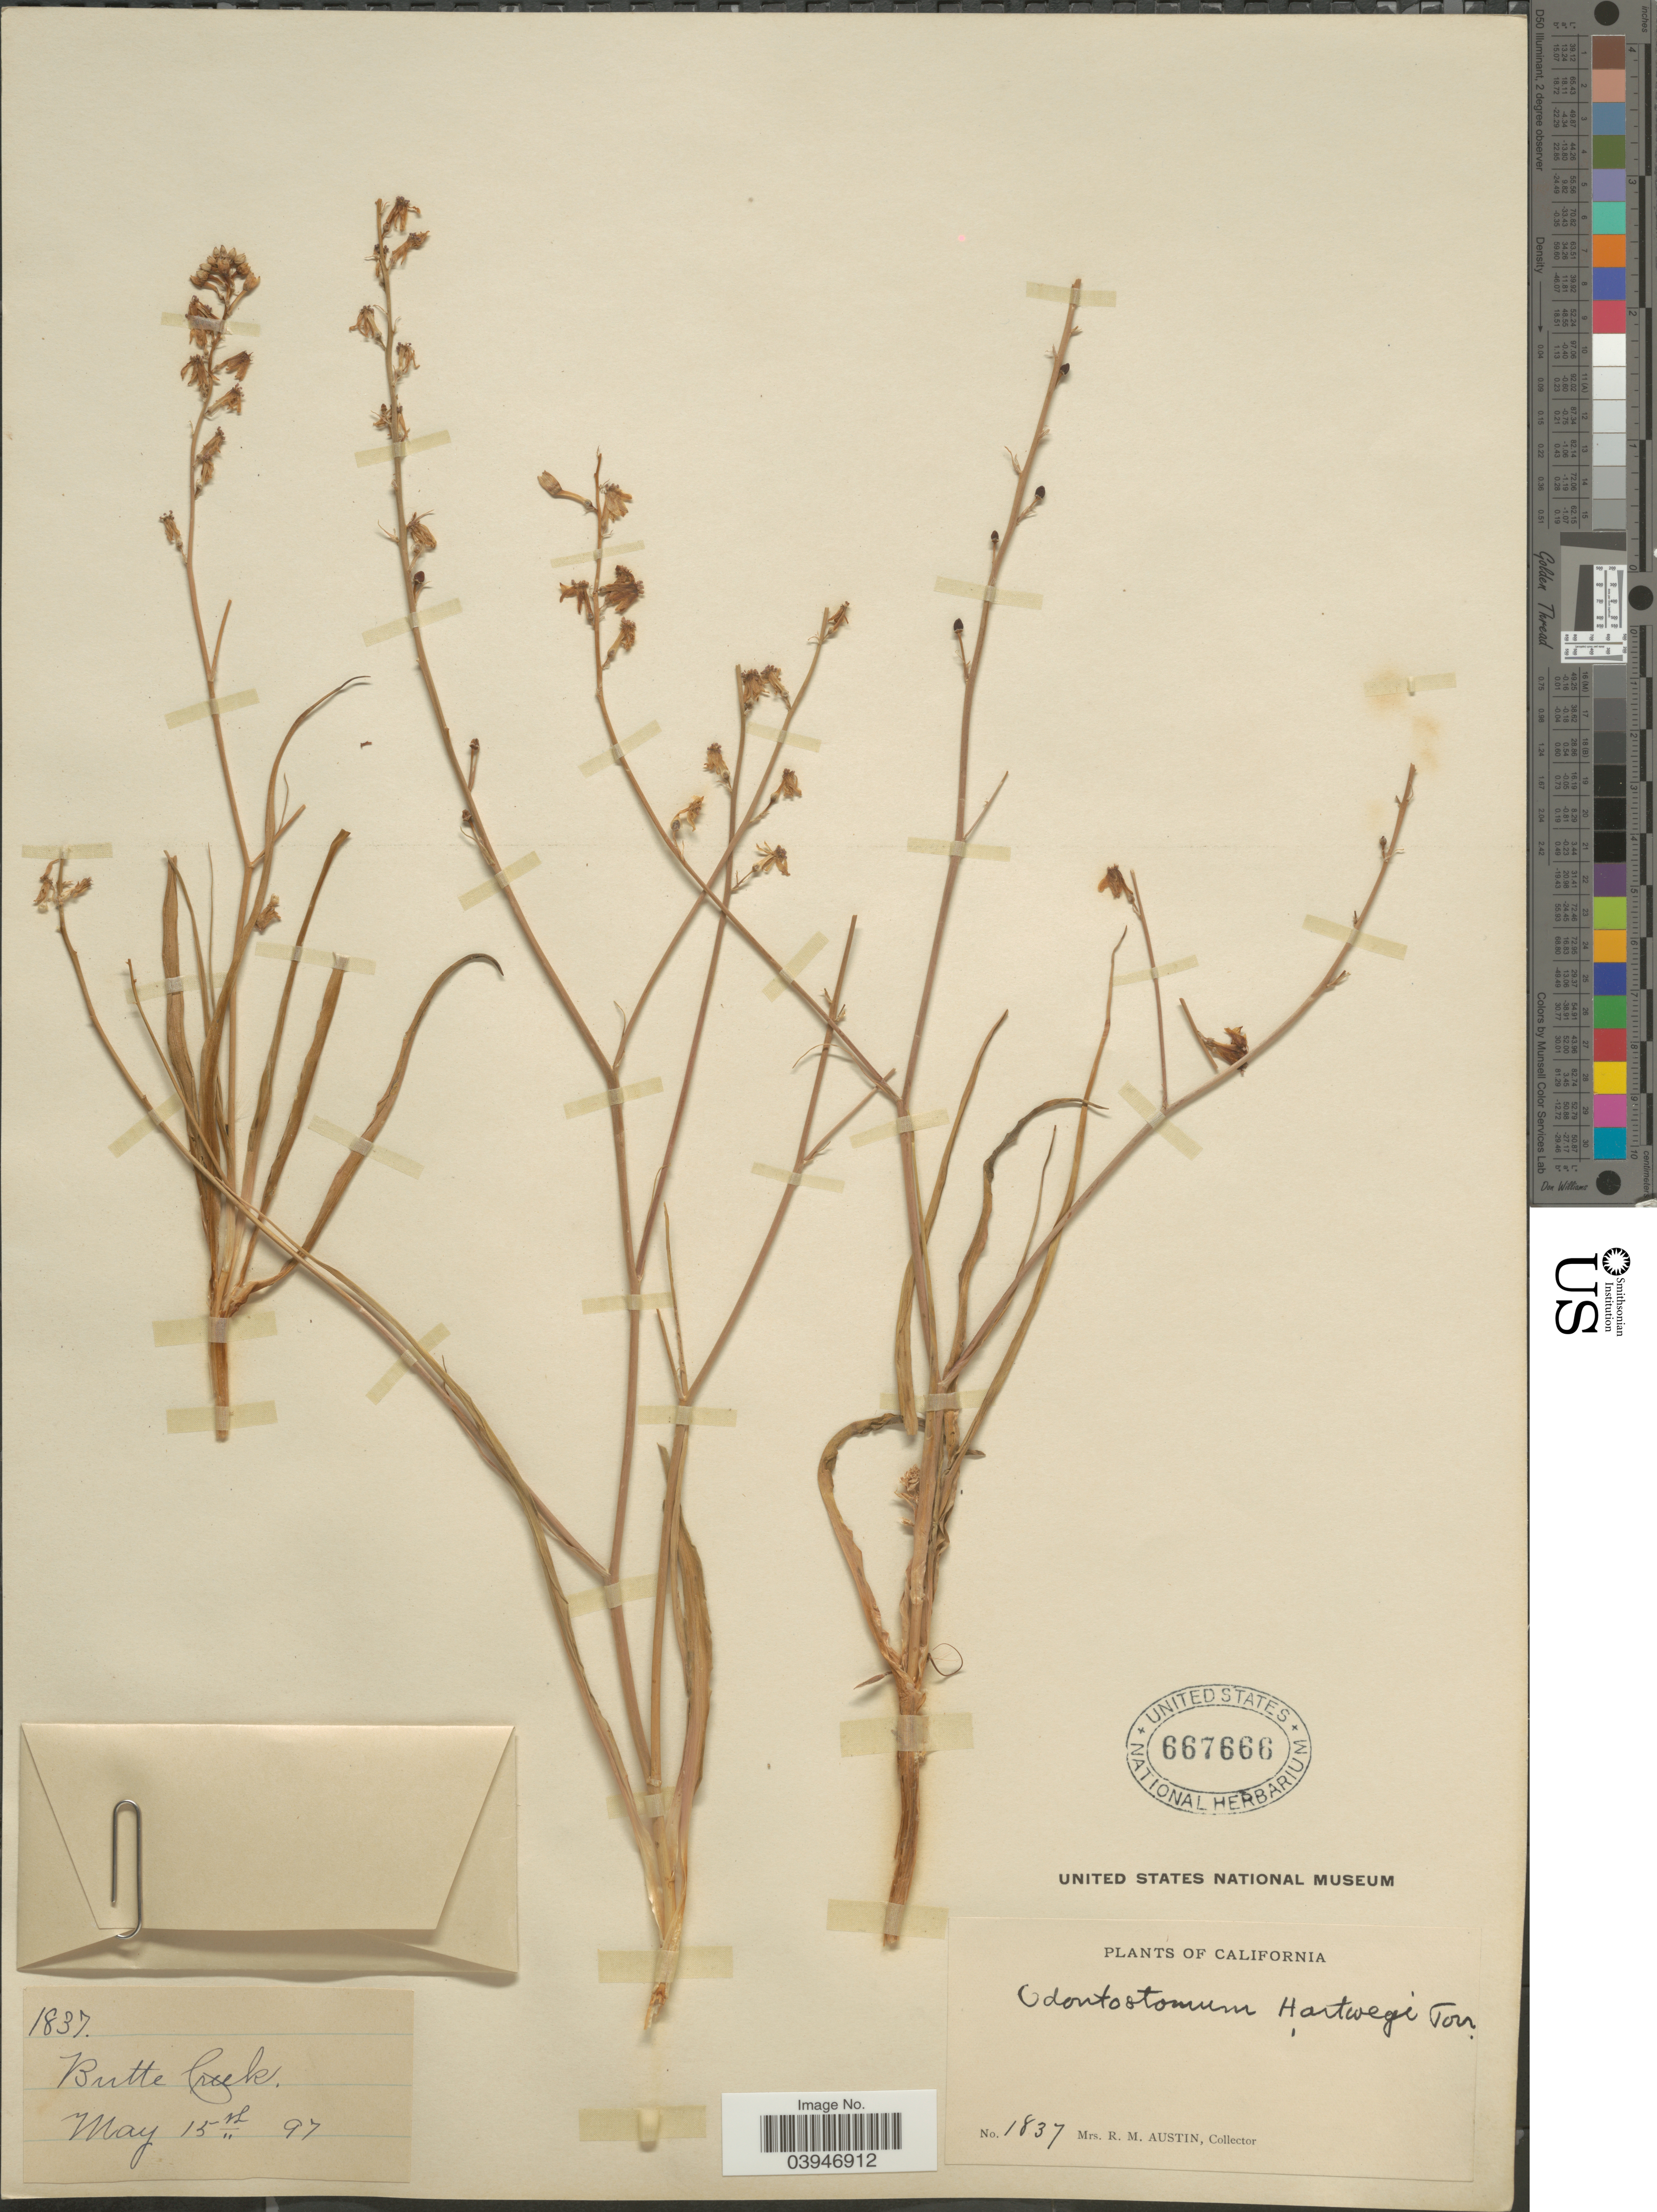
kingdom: Plantae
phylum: Tracheophyta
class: Liliopsida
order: Asparagales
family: Tecophilaeaceae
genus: Odontostomum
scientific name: Odontostomum hartwegii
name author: Torr.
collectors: R. Austin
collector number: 1837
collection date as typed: Transcribed d/m/y: 15/5/97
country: United States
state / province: California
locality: Butte Creek.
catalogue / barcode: US 667666